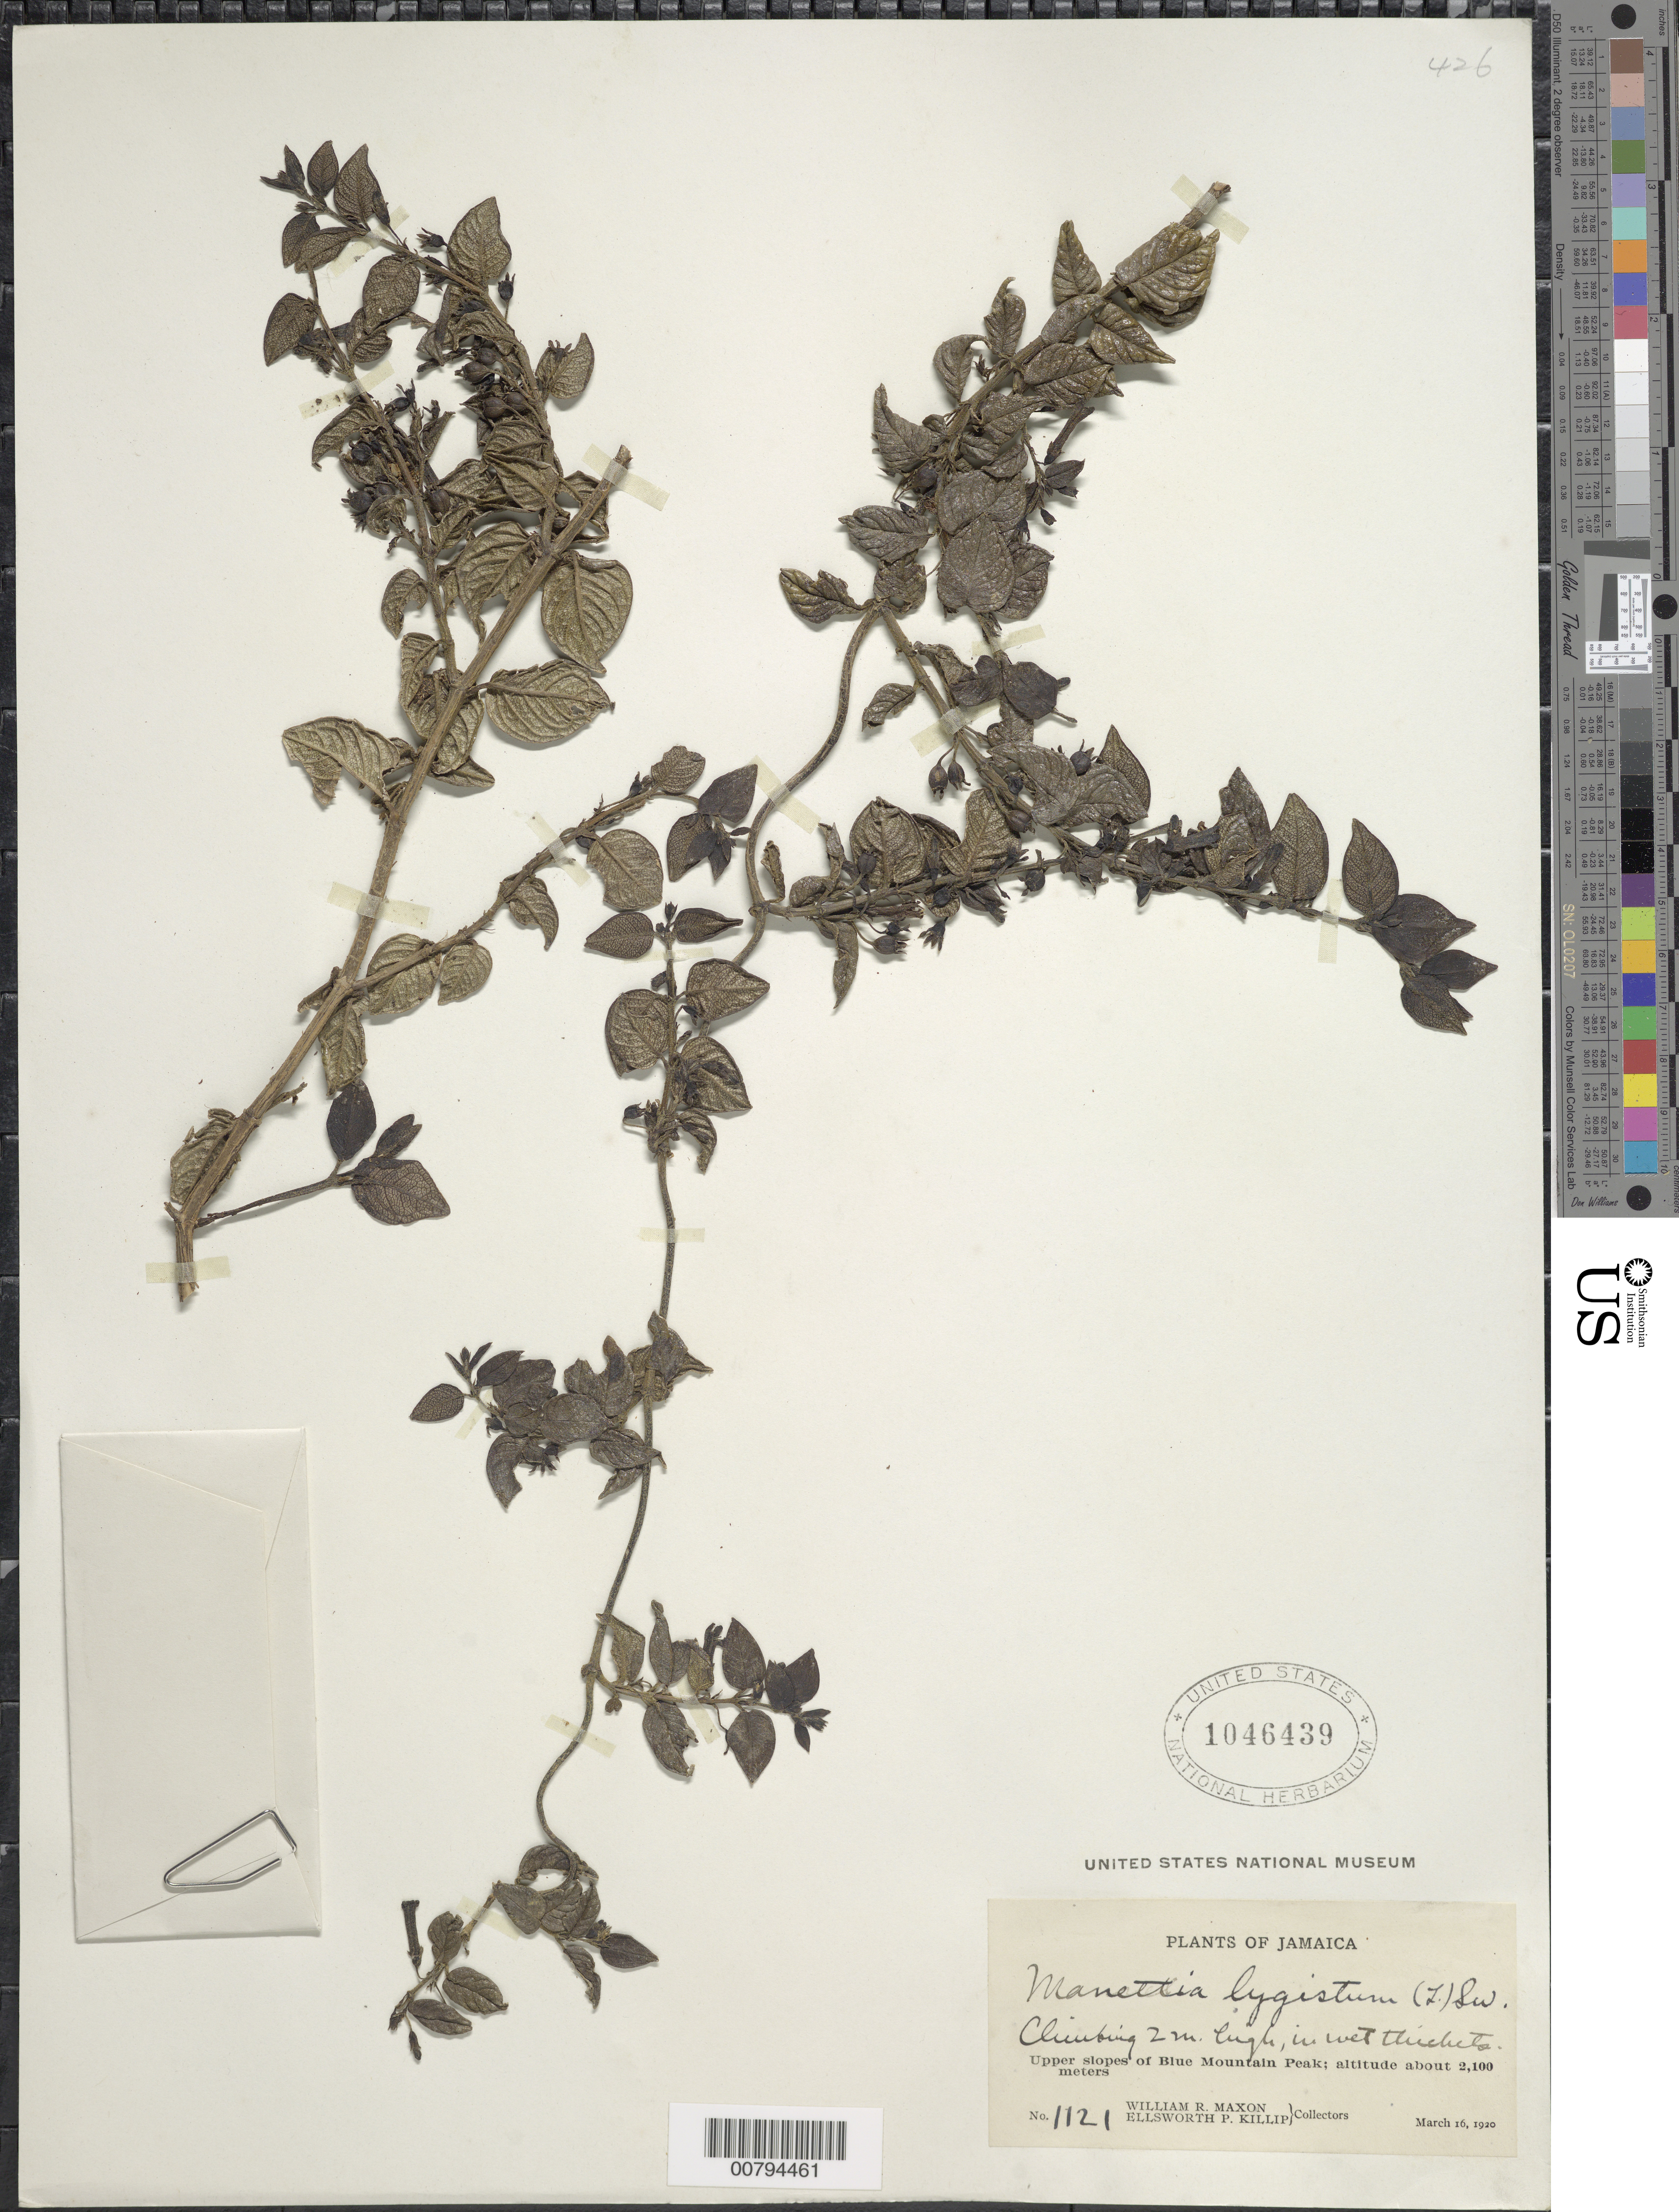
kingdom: Plantae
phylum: Tracheophyta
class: Magnoliopsida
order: Gentianales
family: Rubiaceae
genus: Manettia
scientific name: Manettia lygistum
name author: (L.) Sw.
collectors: W. R. Maxon & E. P. Killip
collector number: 1121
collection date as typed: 16 Mar 1920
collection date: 1920-03-16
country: Jamaica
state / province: Saint Andrew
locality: Upper slopes of Blue Mountain Peak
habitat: Climbing 2 m high in wet thickets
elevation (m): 2100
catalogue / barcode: US 1046439